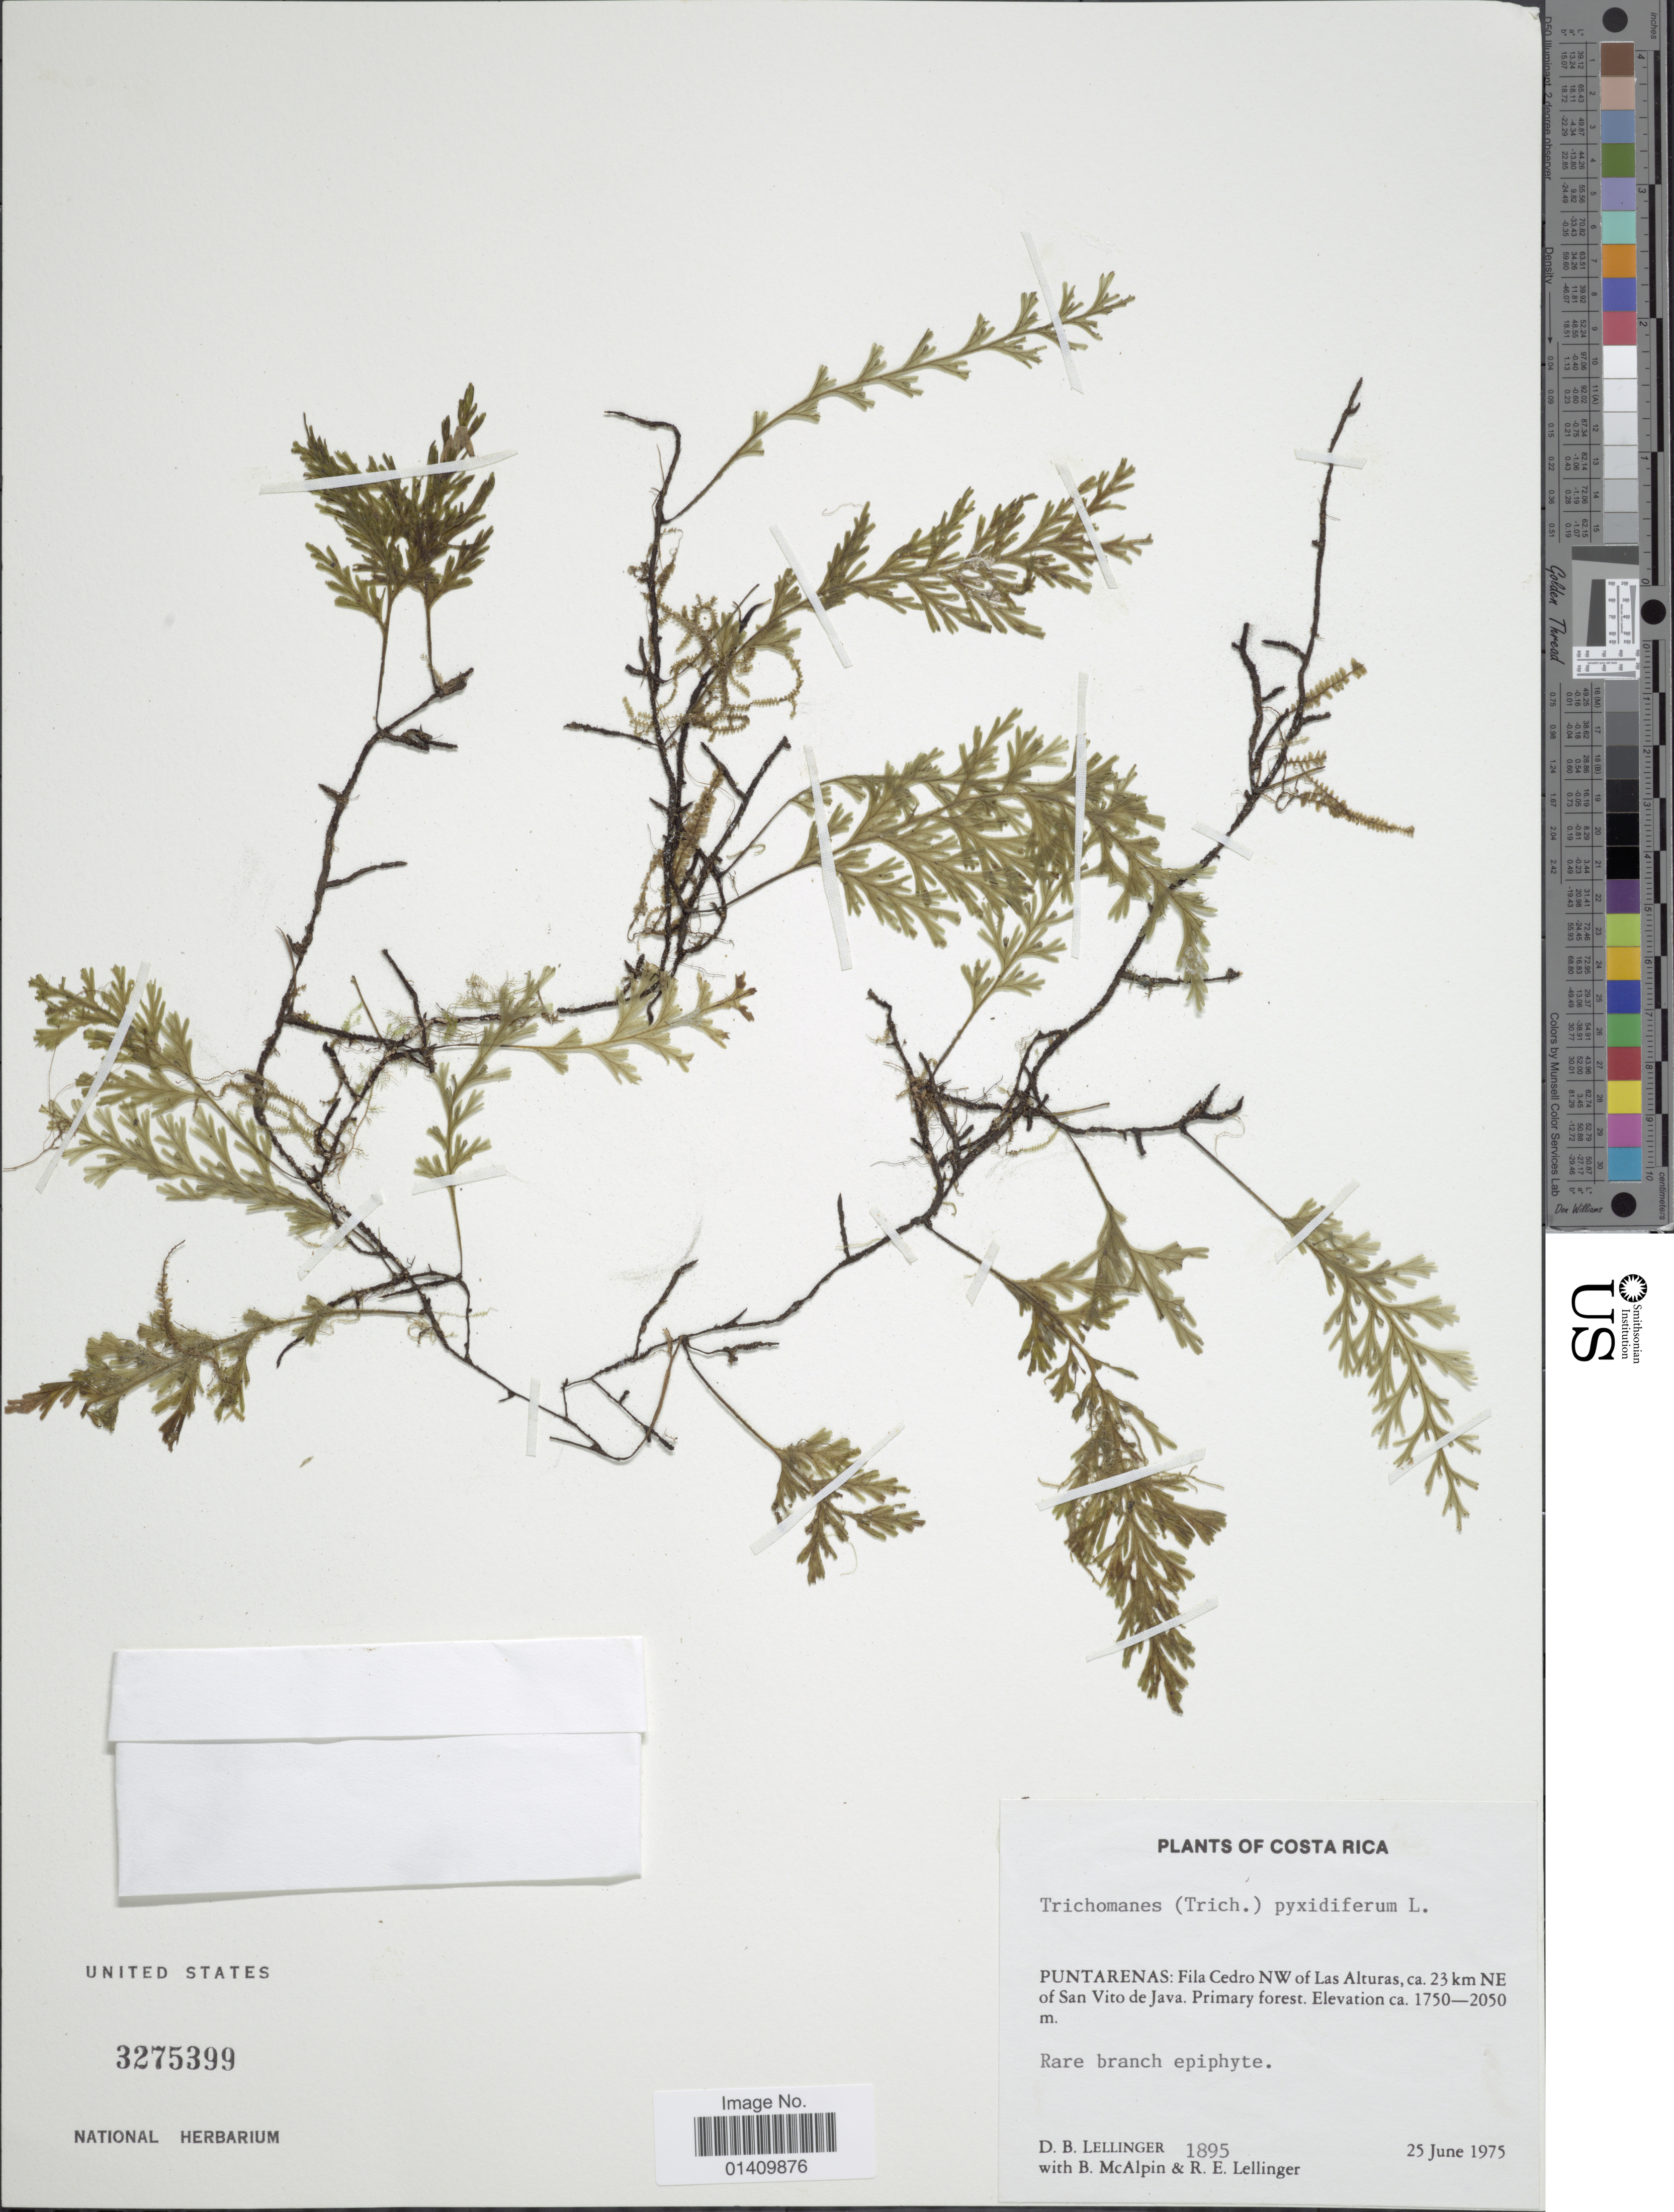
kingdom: Plantae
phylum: Tracheophyta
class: Polypodiopsida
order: Hymenophyllales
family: Hymenophyllaceae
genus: Polyphlebium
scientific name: Polyphlebium pyxidiferum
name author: (L.) Ebihara & Dubuisson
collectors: D. B. Lellinger, B. Mcalpin & R. E. Lellinger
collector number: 1895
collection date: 1975-06-25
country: Costa Rica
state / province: Puntarenas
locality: Fila Cedro NW of Las Alturas ca. 23km NE of San Vito de Java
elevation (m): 1750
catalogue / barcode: US 3275399